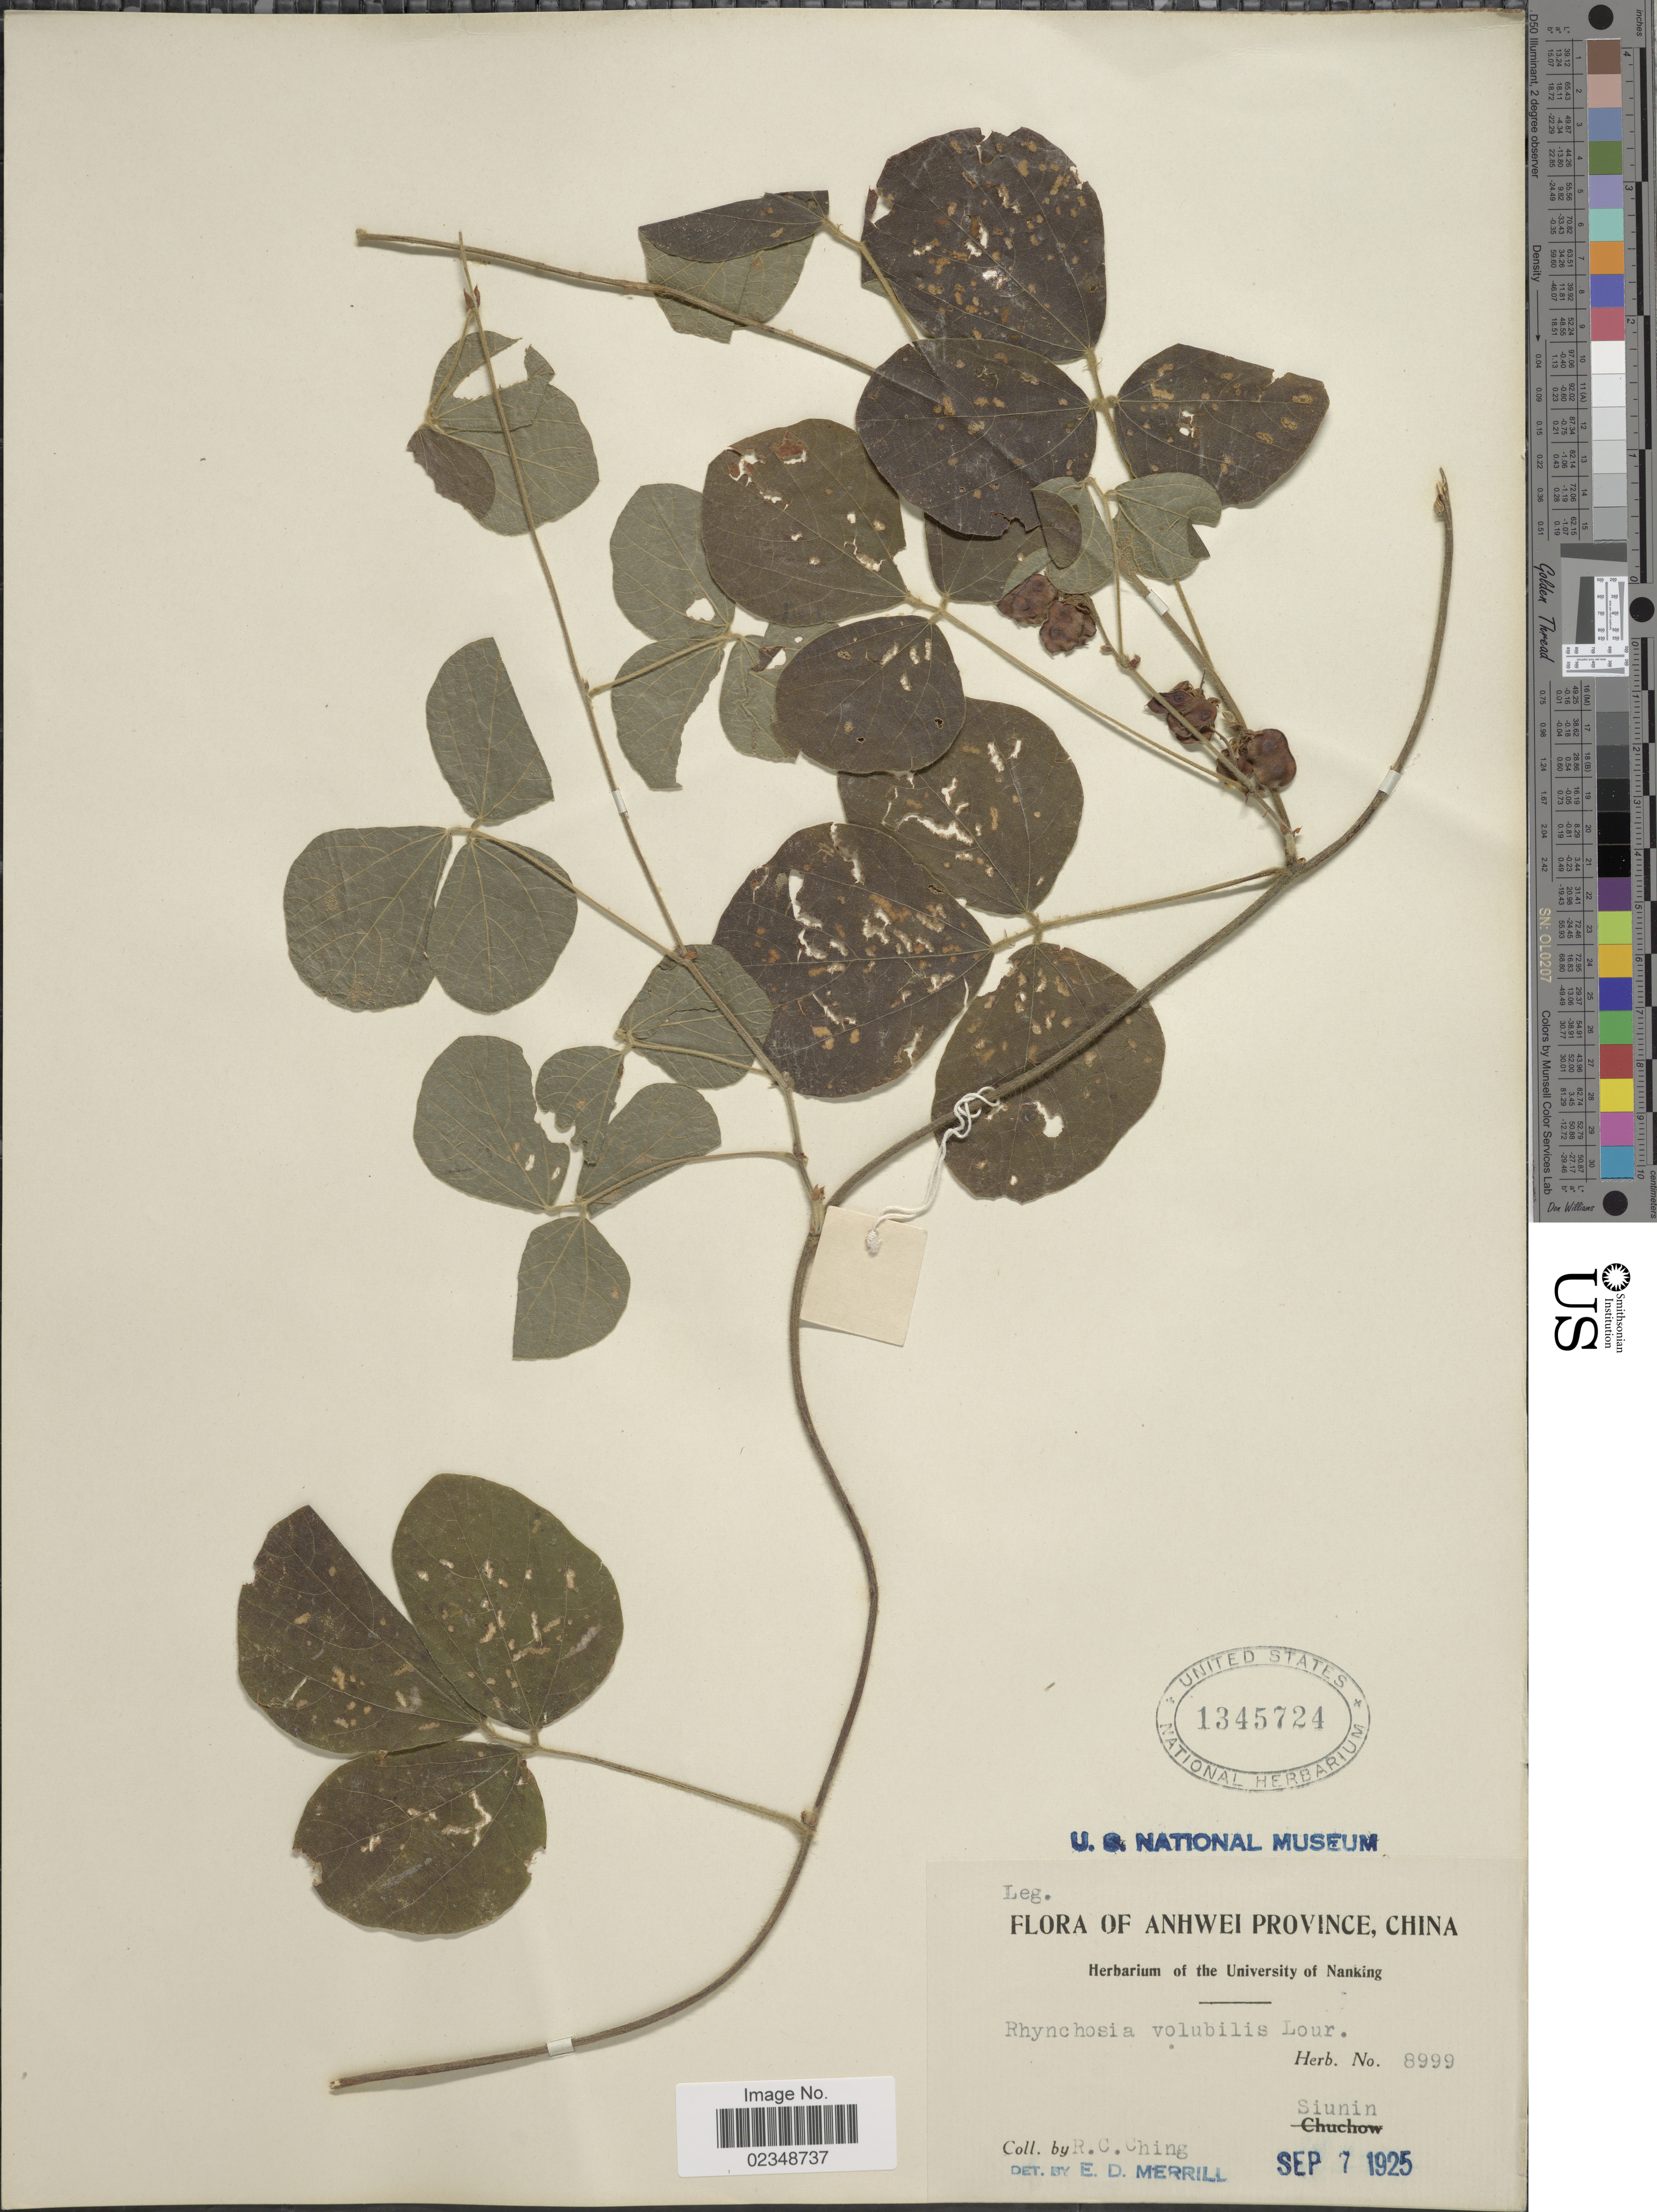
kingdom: Plantae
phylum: Tracheophyta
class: Magnoliopsida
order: Fabales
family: Fabaceae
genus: Rhynchosia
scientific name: Rhynchosia volubilis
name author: (Michx.) Wood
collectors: R. C. Ching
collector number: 8999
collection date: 1925-09-07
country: China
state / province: Anhui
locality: Anhwei Province, Siunin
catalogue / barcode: US 1345724